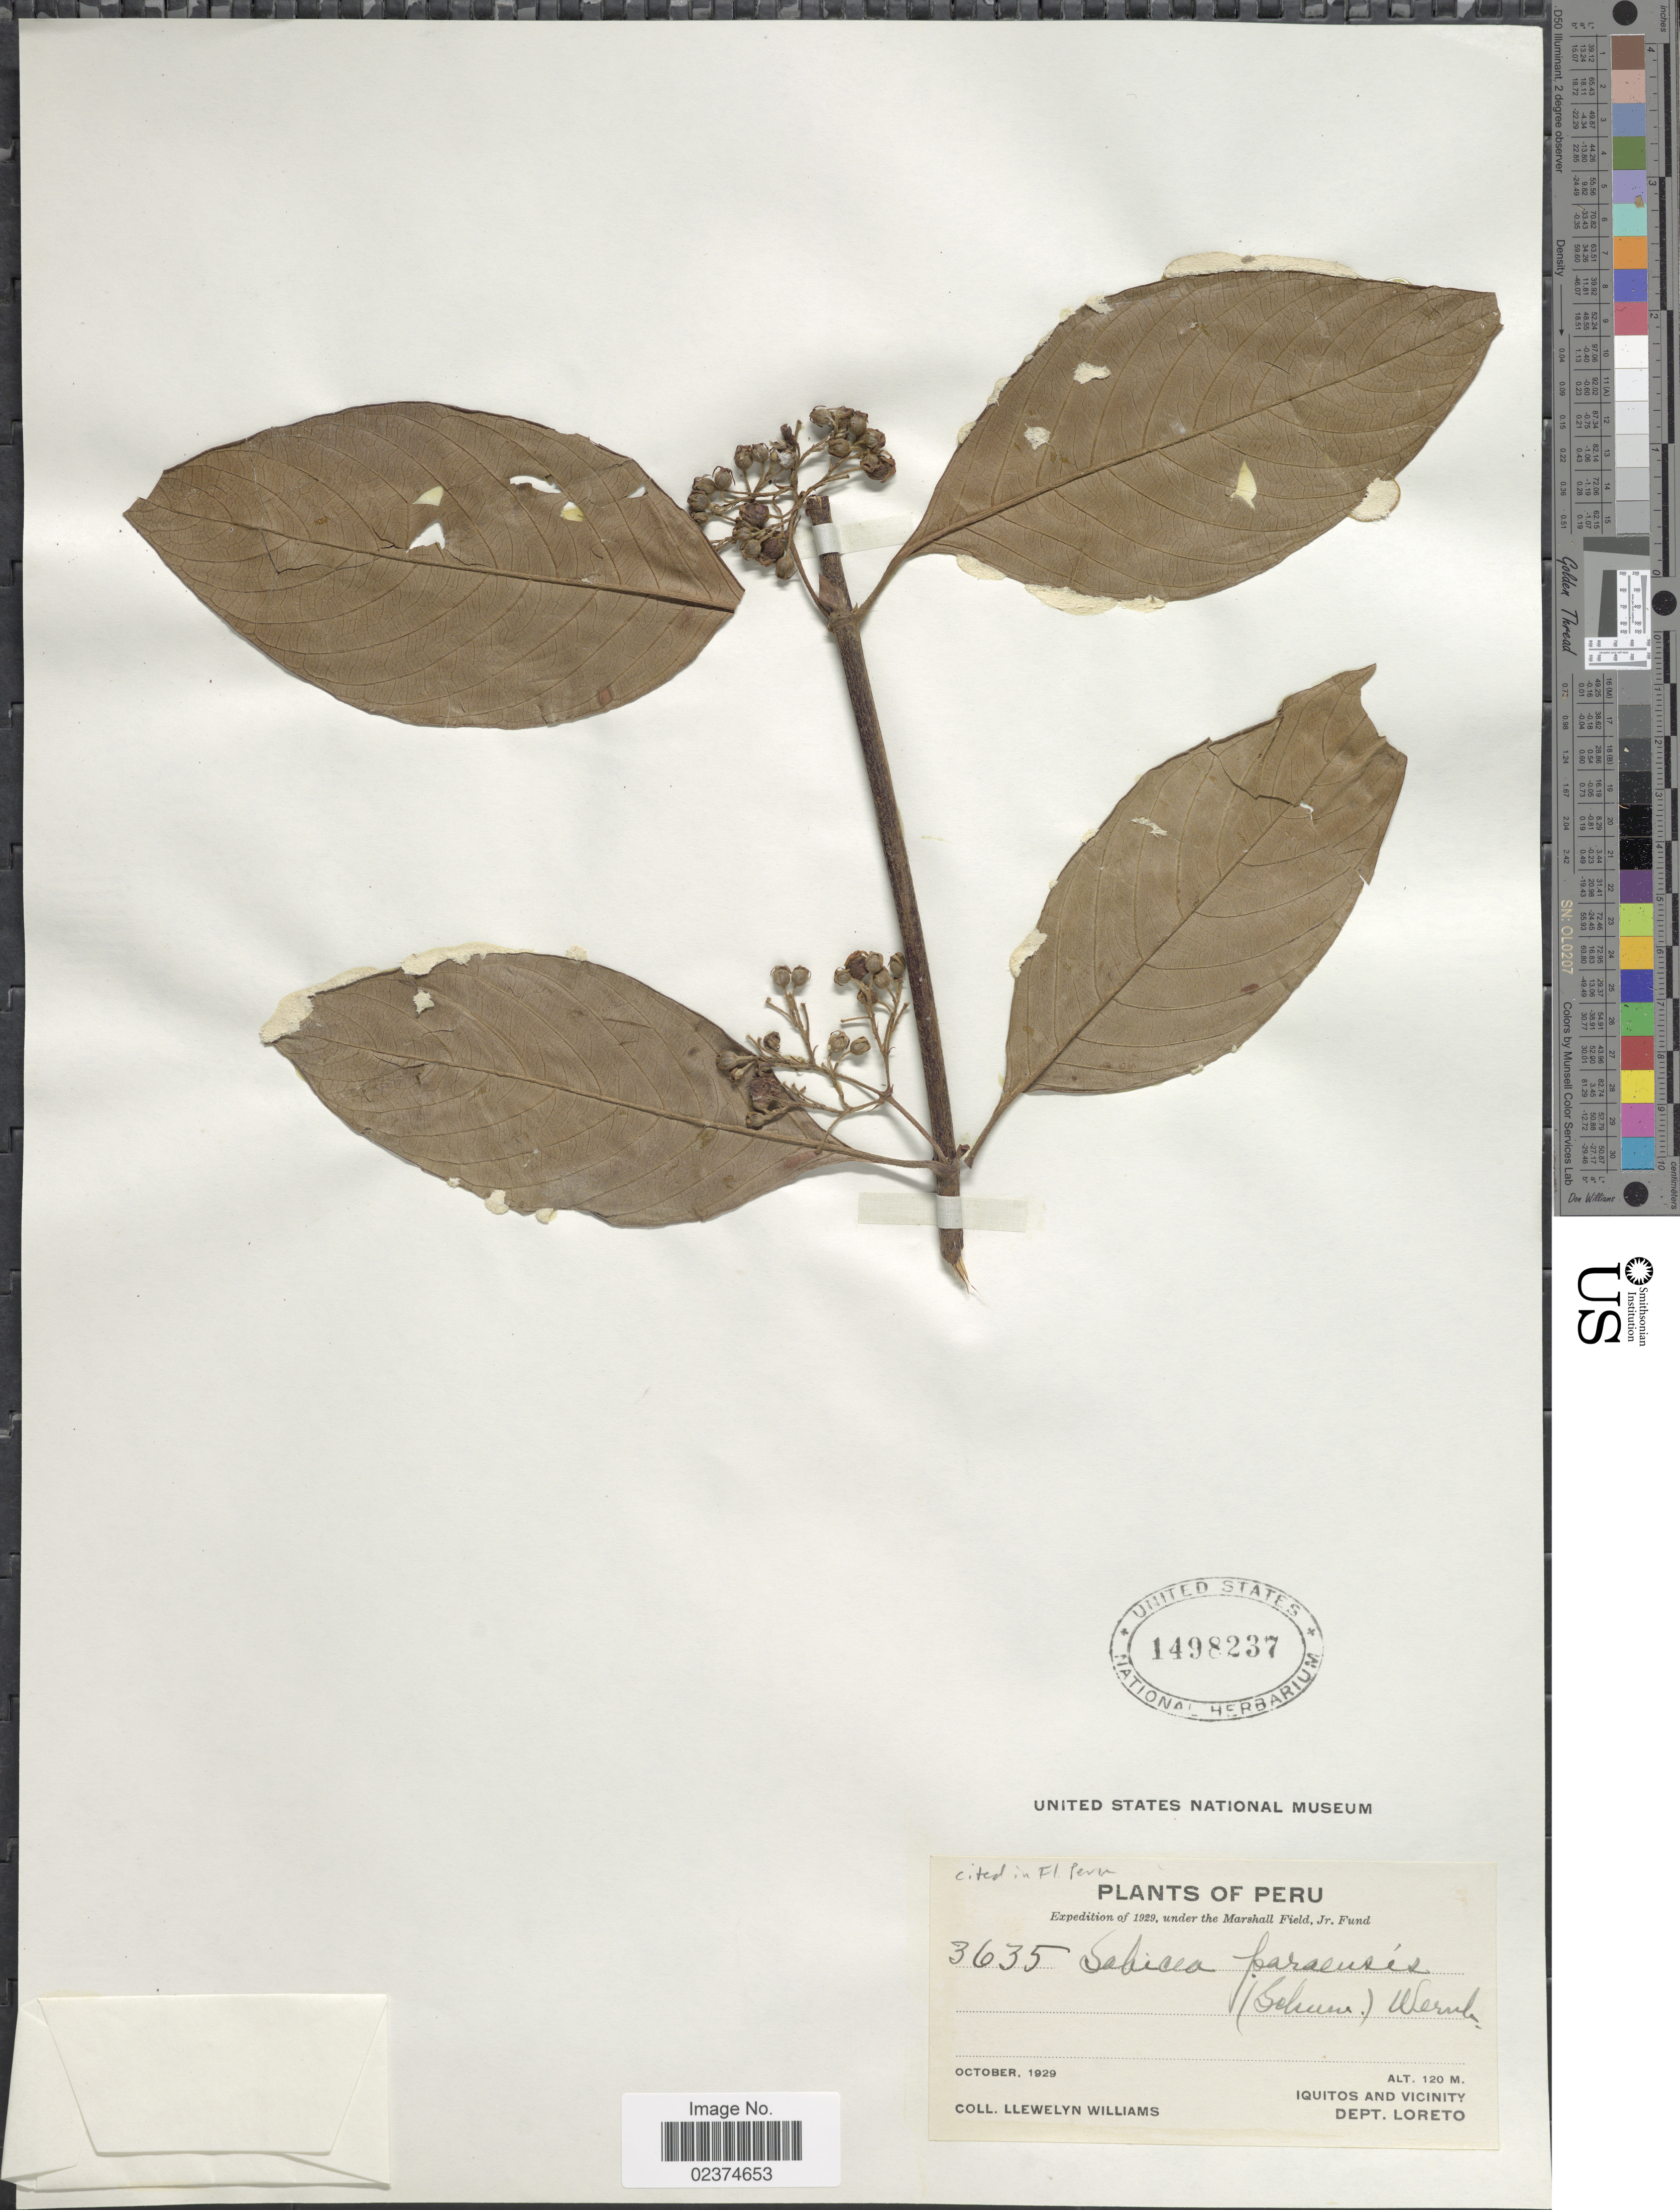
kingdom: Plantae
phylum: Tracheophyta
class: Magnoliopsida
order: Gentianales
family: Rubiaceae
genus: Sabicea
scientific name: Sabicea paraensis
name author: (K. Schum.) Wernham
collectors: Ll. Williams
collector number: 3635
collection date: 1929-10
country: Peru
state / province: Loreto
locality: Iquitos and Vicinity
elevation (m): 120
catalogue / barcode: US 1498237